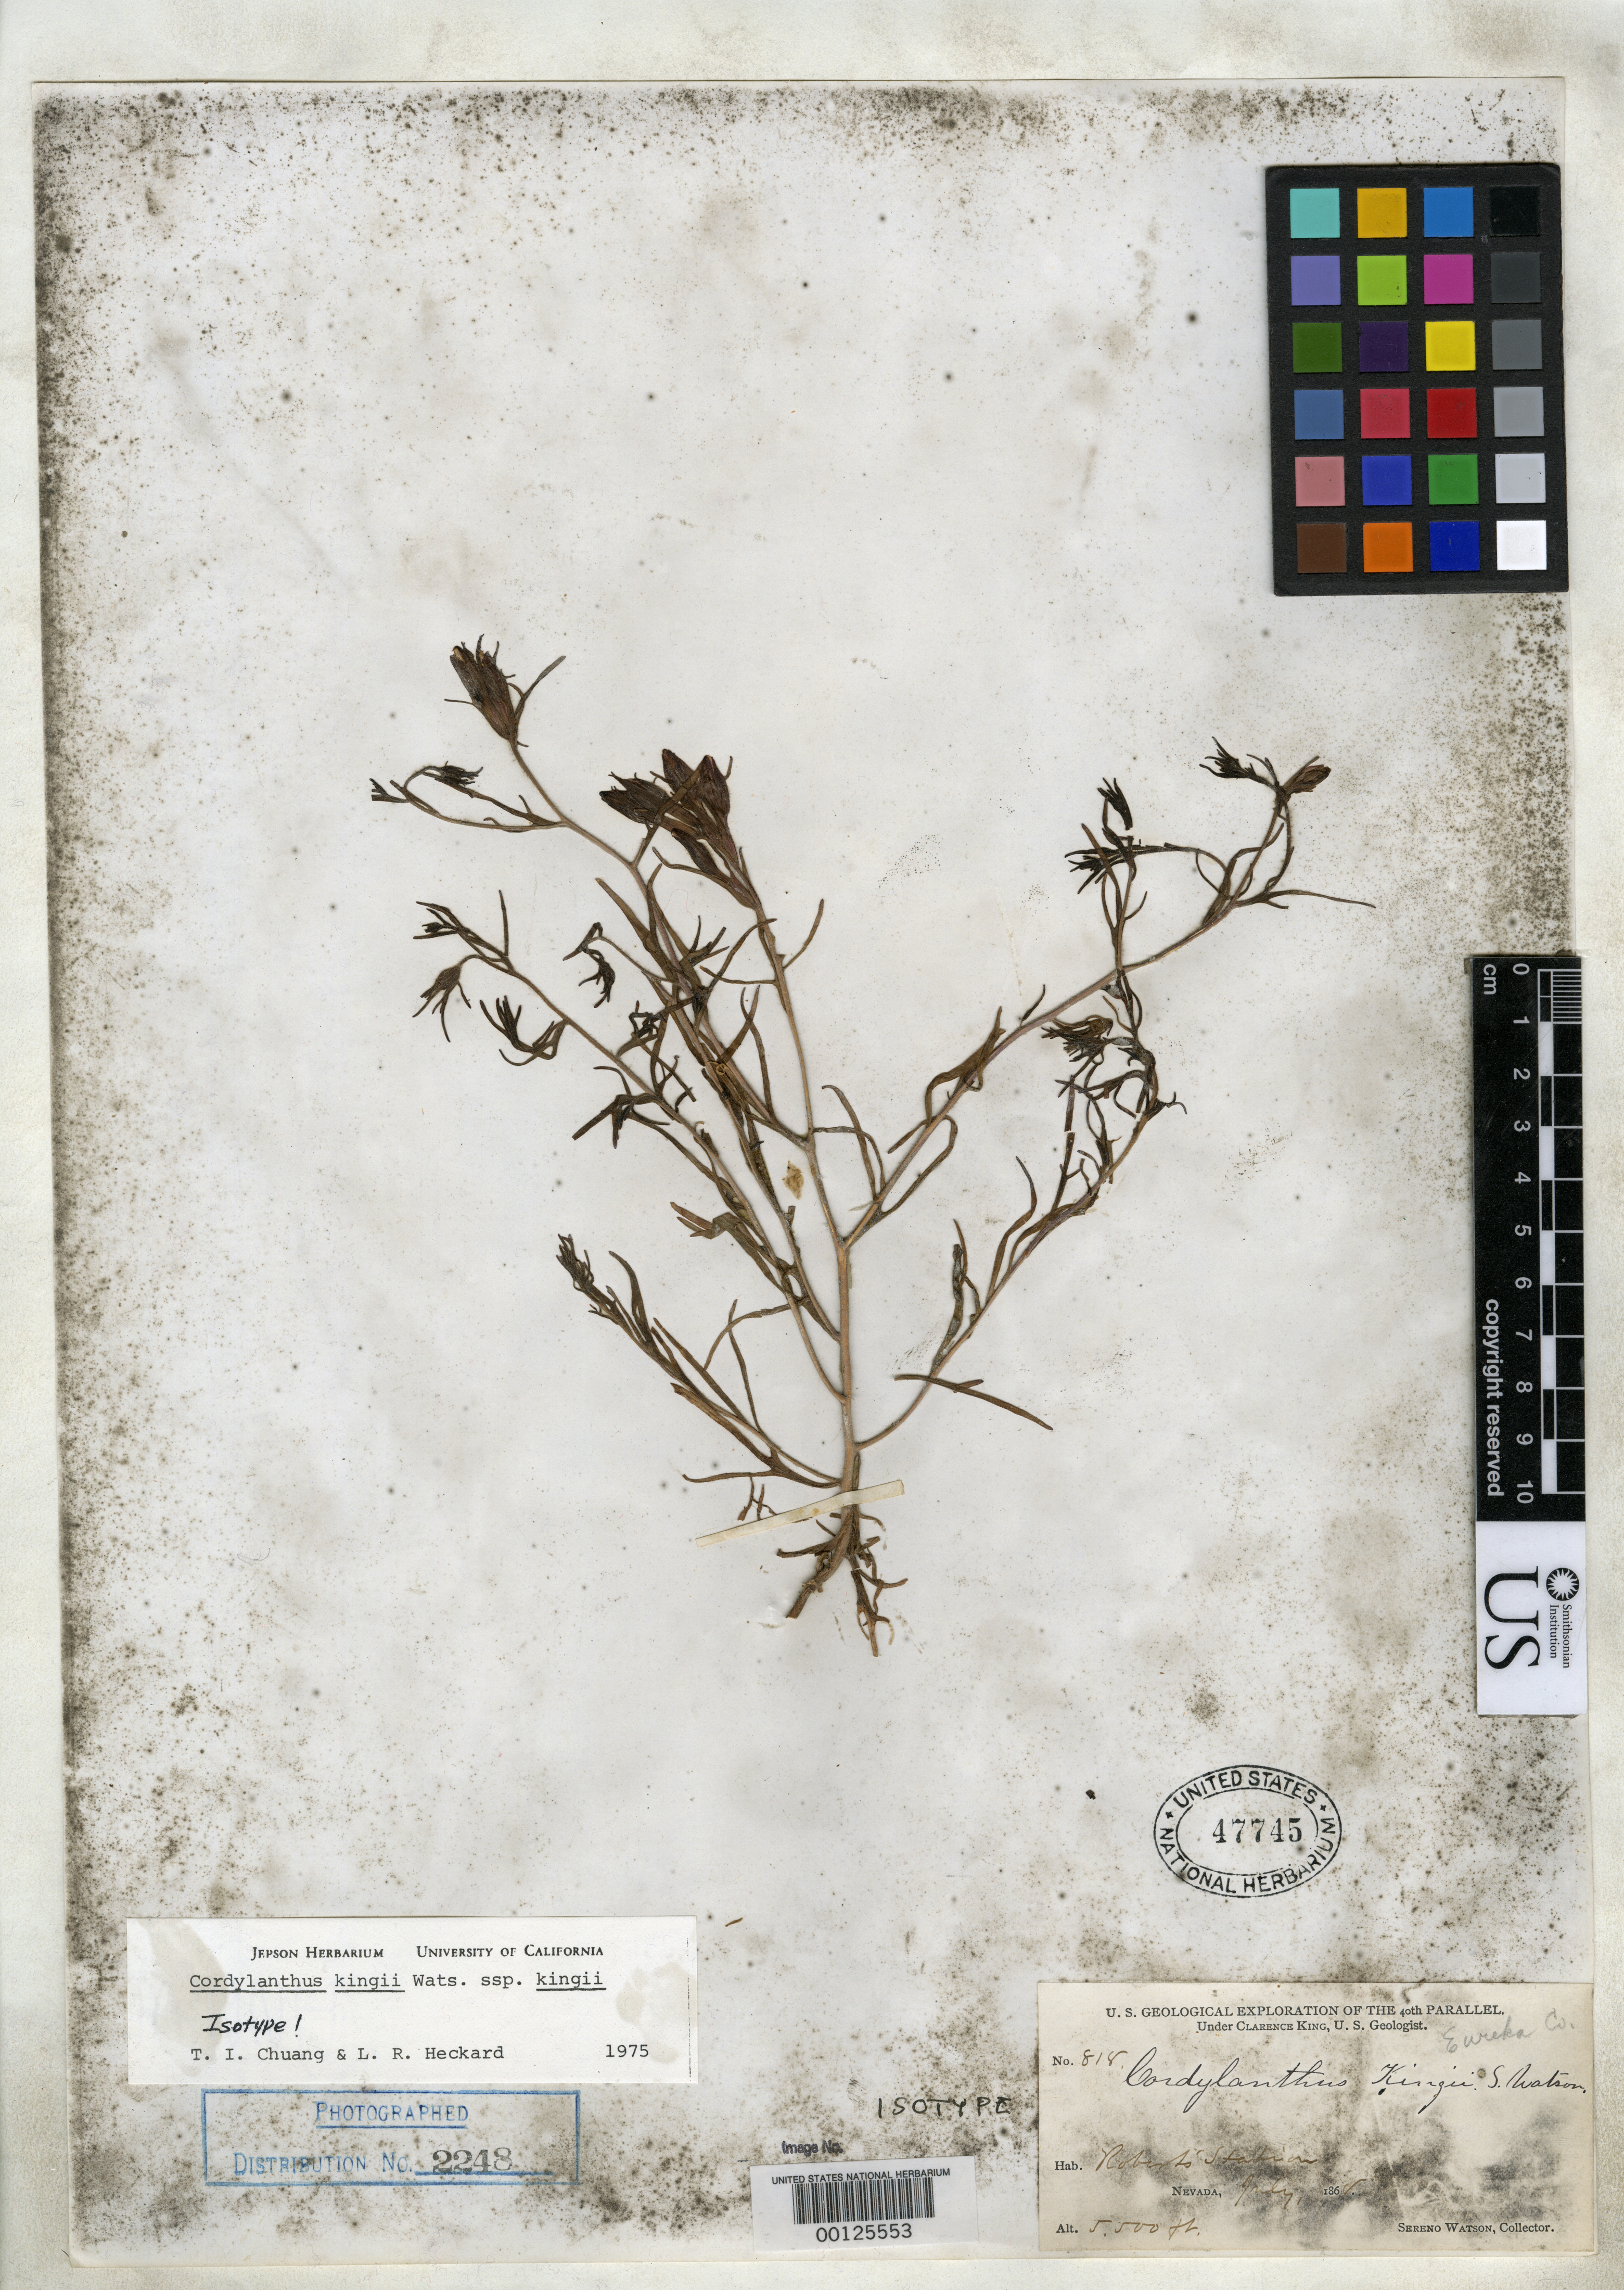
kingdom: Plantae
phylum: Tracheophyta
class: Magnoliopsida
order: Lamiales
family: Orobanchaceae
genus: Cordylanthus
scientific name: Cordylanthus kingii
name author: S. Watson in C. King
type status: Isotype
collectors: S. Watson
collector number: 818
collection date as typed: Jul 1868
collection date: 1868-07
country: United States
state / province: Nevada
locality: Monitor Valley, Roberts Station.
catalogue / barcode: US 47745